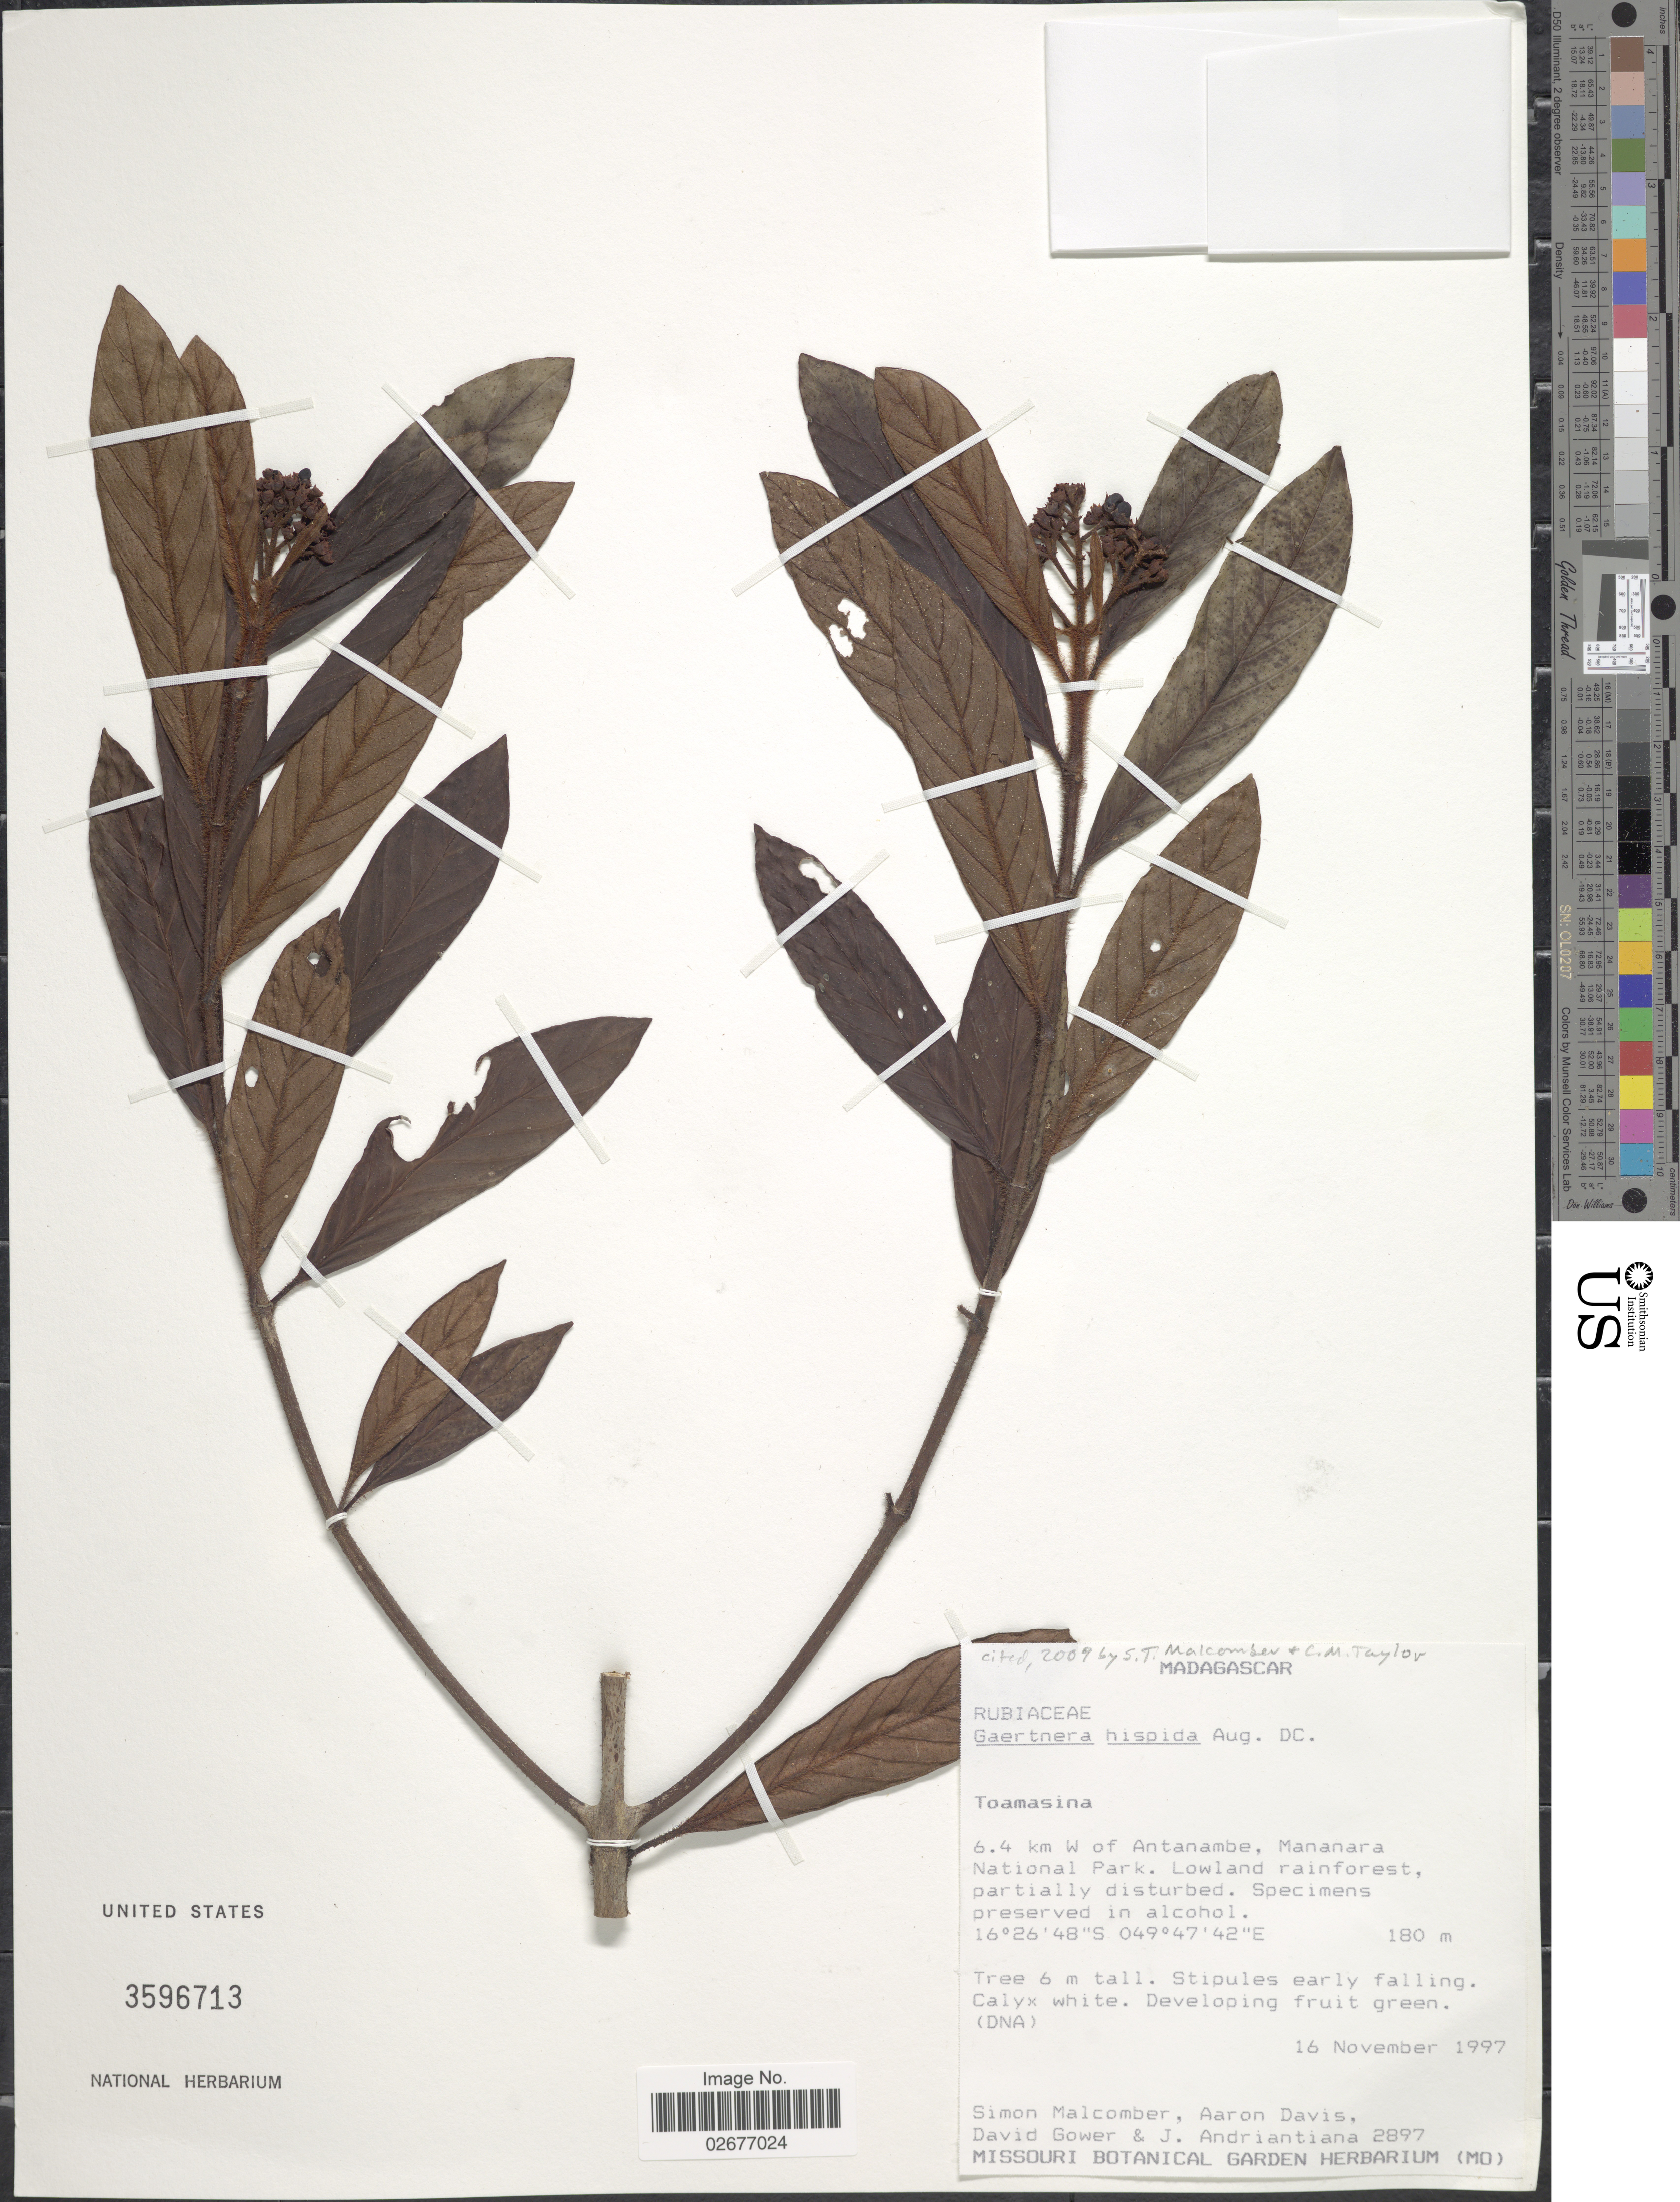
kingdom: Plantae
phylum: Tracheophyta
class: Magnoliopsida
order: Gentianales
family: Rubiaceae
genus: Gaertnera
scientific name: Gaertnera hispida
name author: Aug. DC.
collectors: S. T. Malcomber, A. P. Davis, D. Gower & J. Andriantiana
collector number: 2897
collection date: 1997-11-16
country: Madagascar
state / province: Analanjirofo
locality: Toamasina, 6.4 km W of Antanambe, Mananara National Park, Lowland rainforest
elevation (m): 180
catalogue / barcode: US 3596713